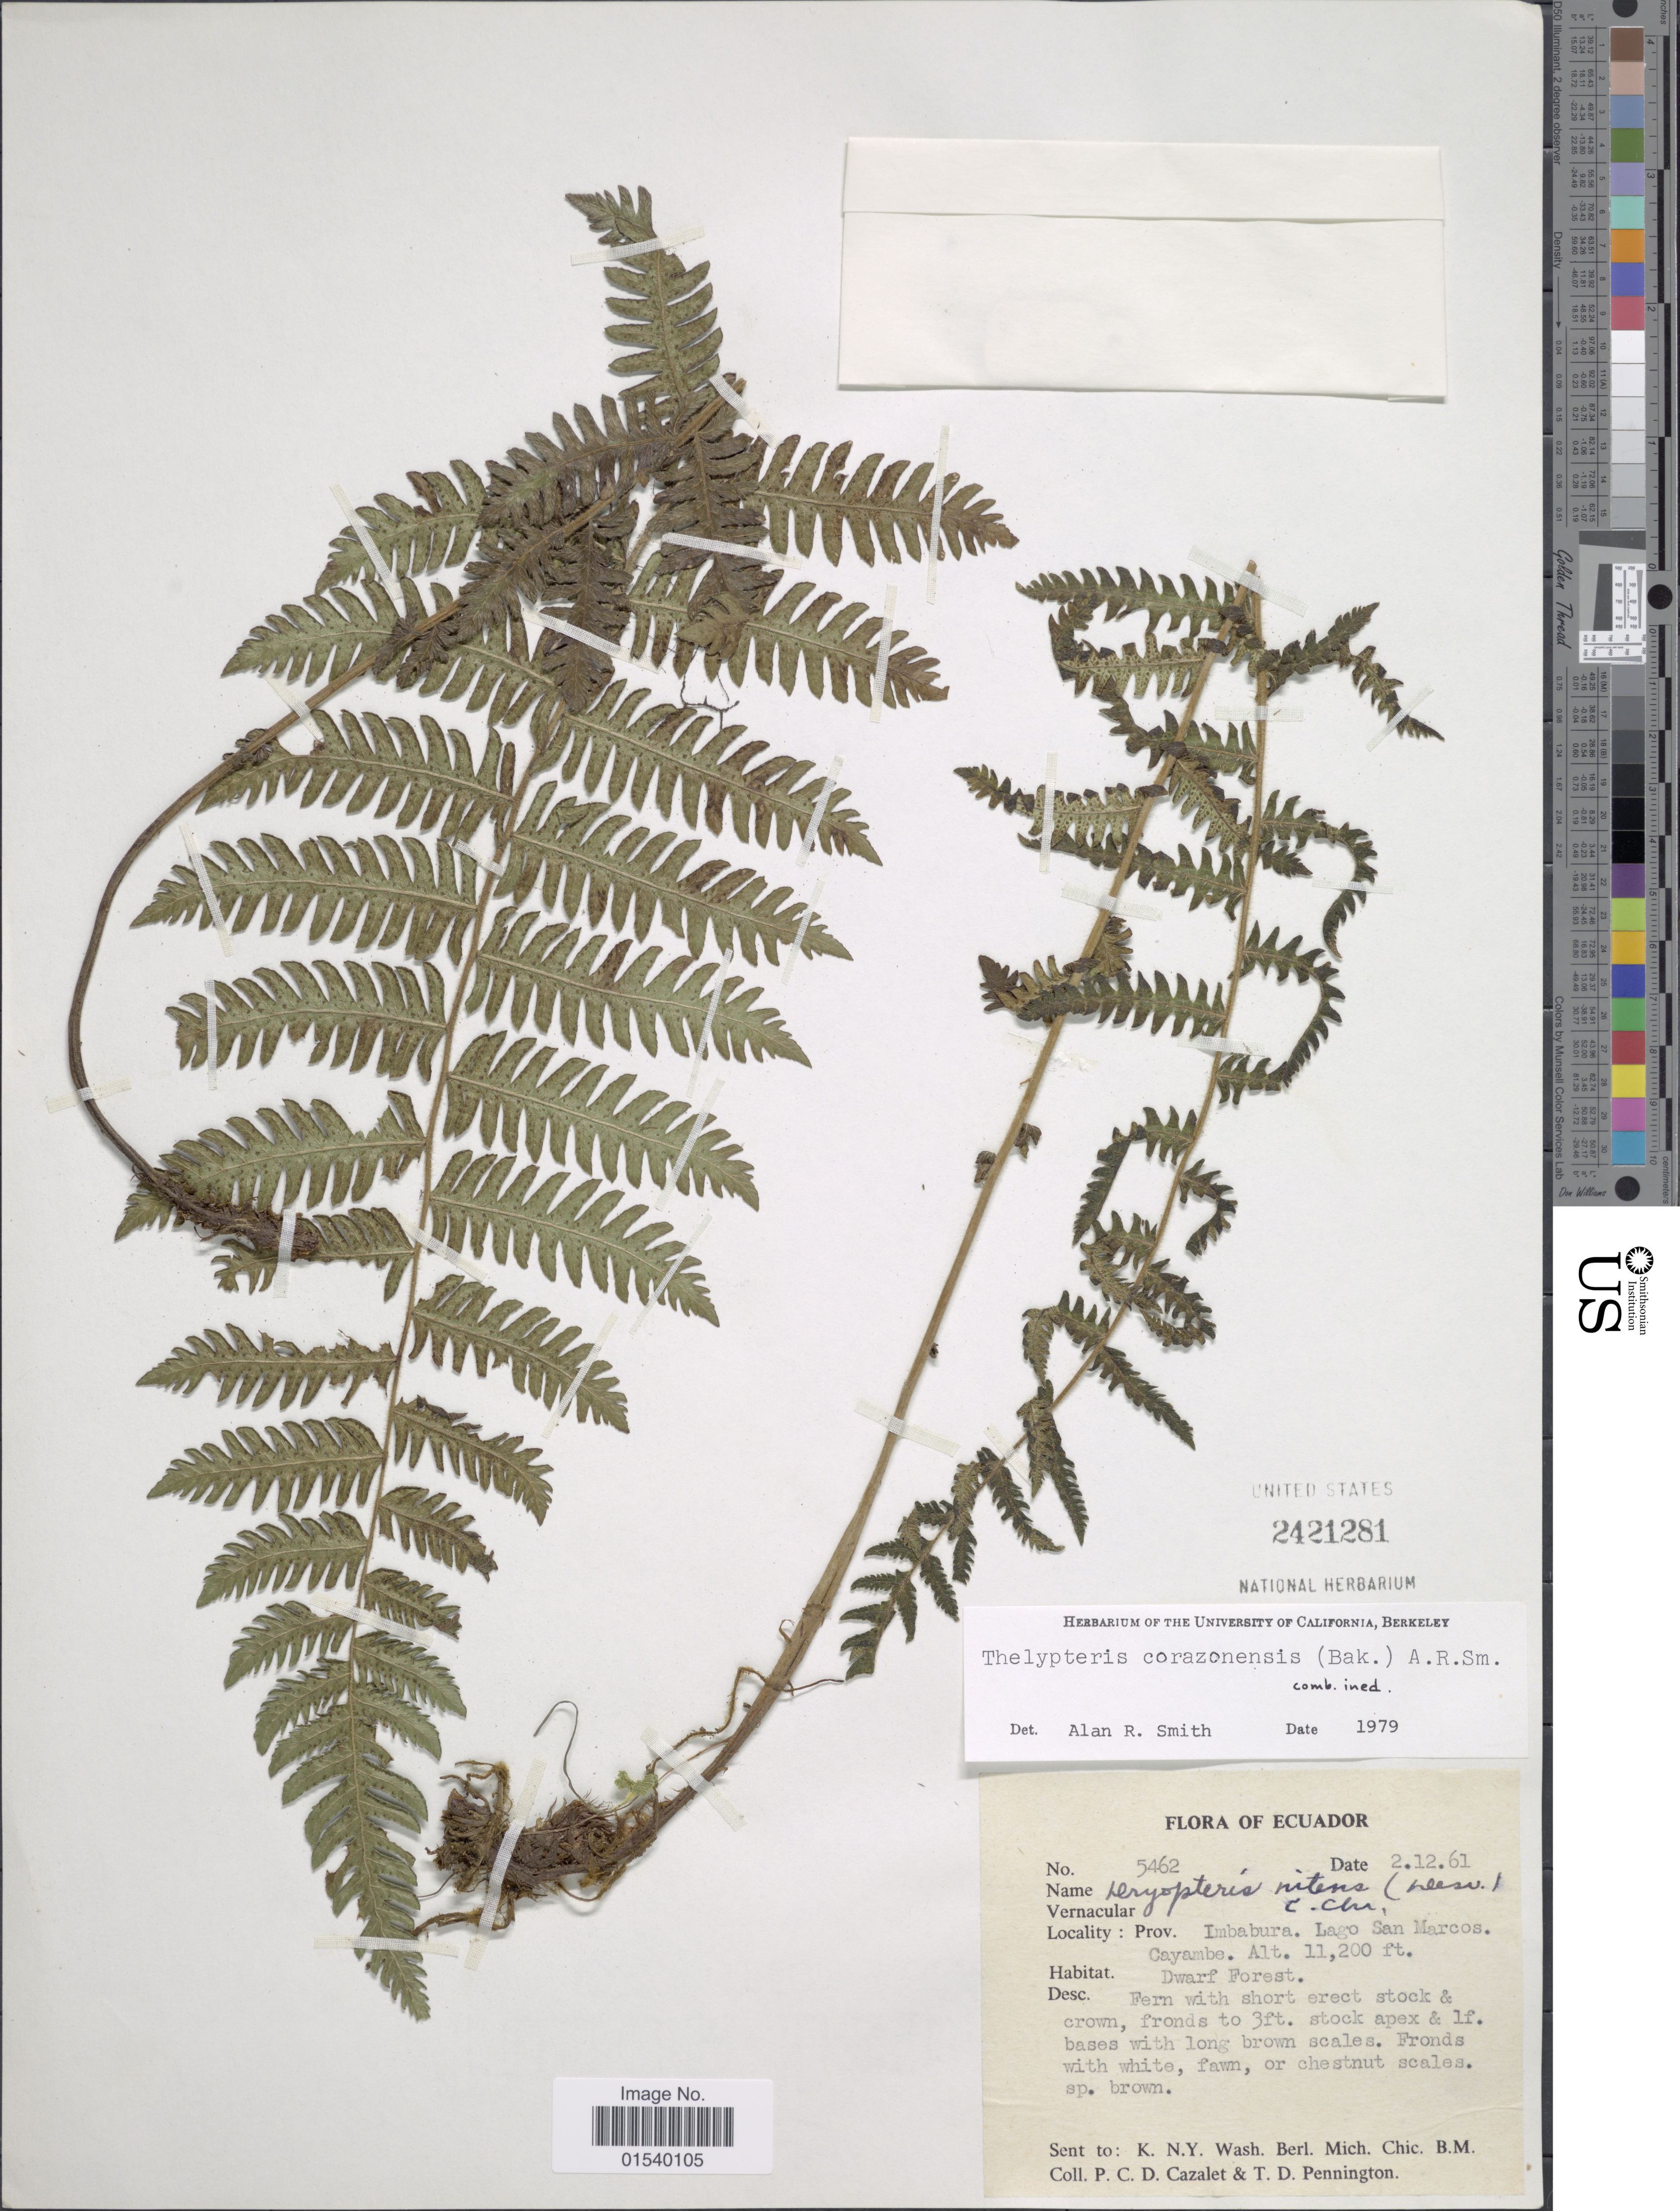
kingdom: Plantae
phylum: Tracheophyta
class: Polypodiopsida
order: Polypodiales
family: Thelypteridaceae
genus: Amauropelta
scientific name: Amauropelta corayonensis (Baker) comb. nov., ined. 2015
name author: (Baker)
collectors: P. C. D. Cazalet & T. D. Pennington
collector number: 5462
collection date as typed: Transcribed d/m/y: 2/12/61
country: Ecuador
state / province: Imbabura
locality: Lago San Marcos. Cayambe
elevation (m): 3414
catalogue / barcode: US 2421281